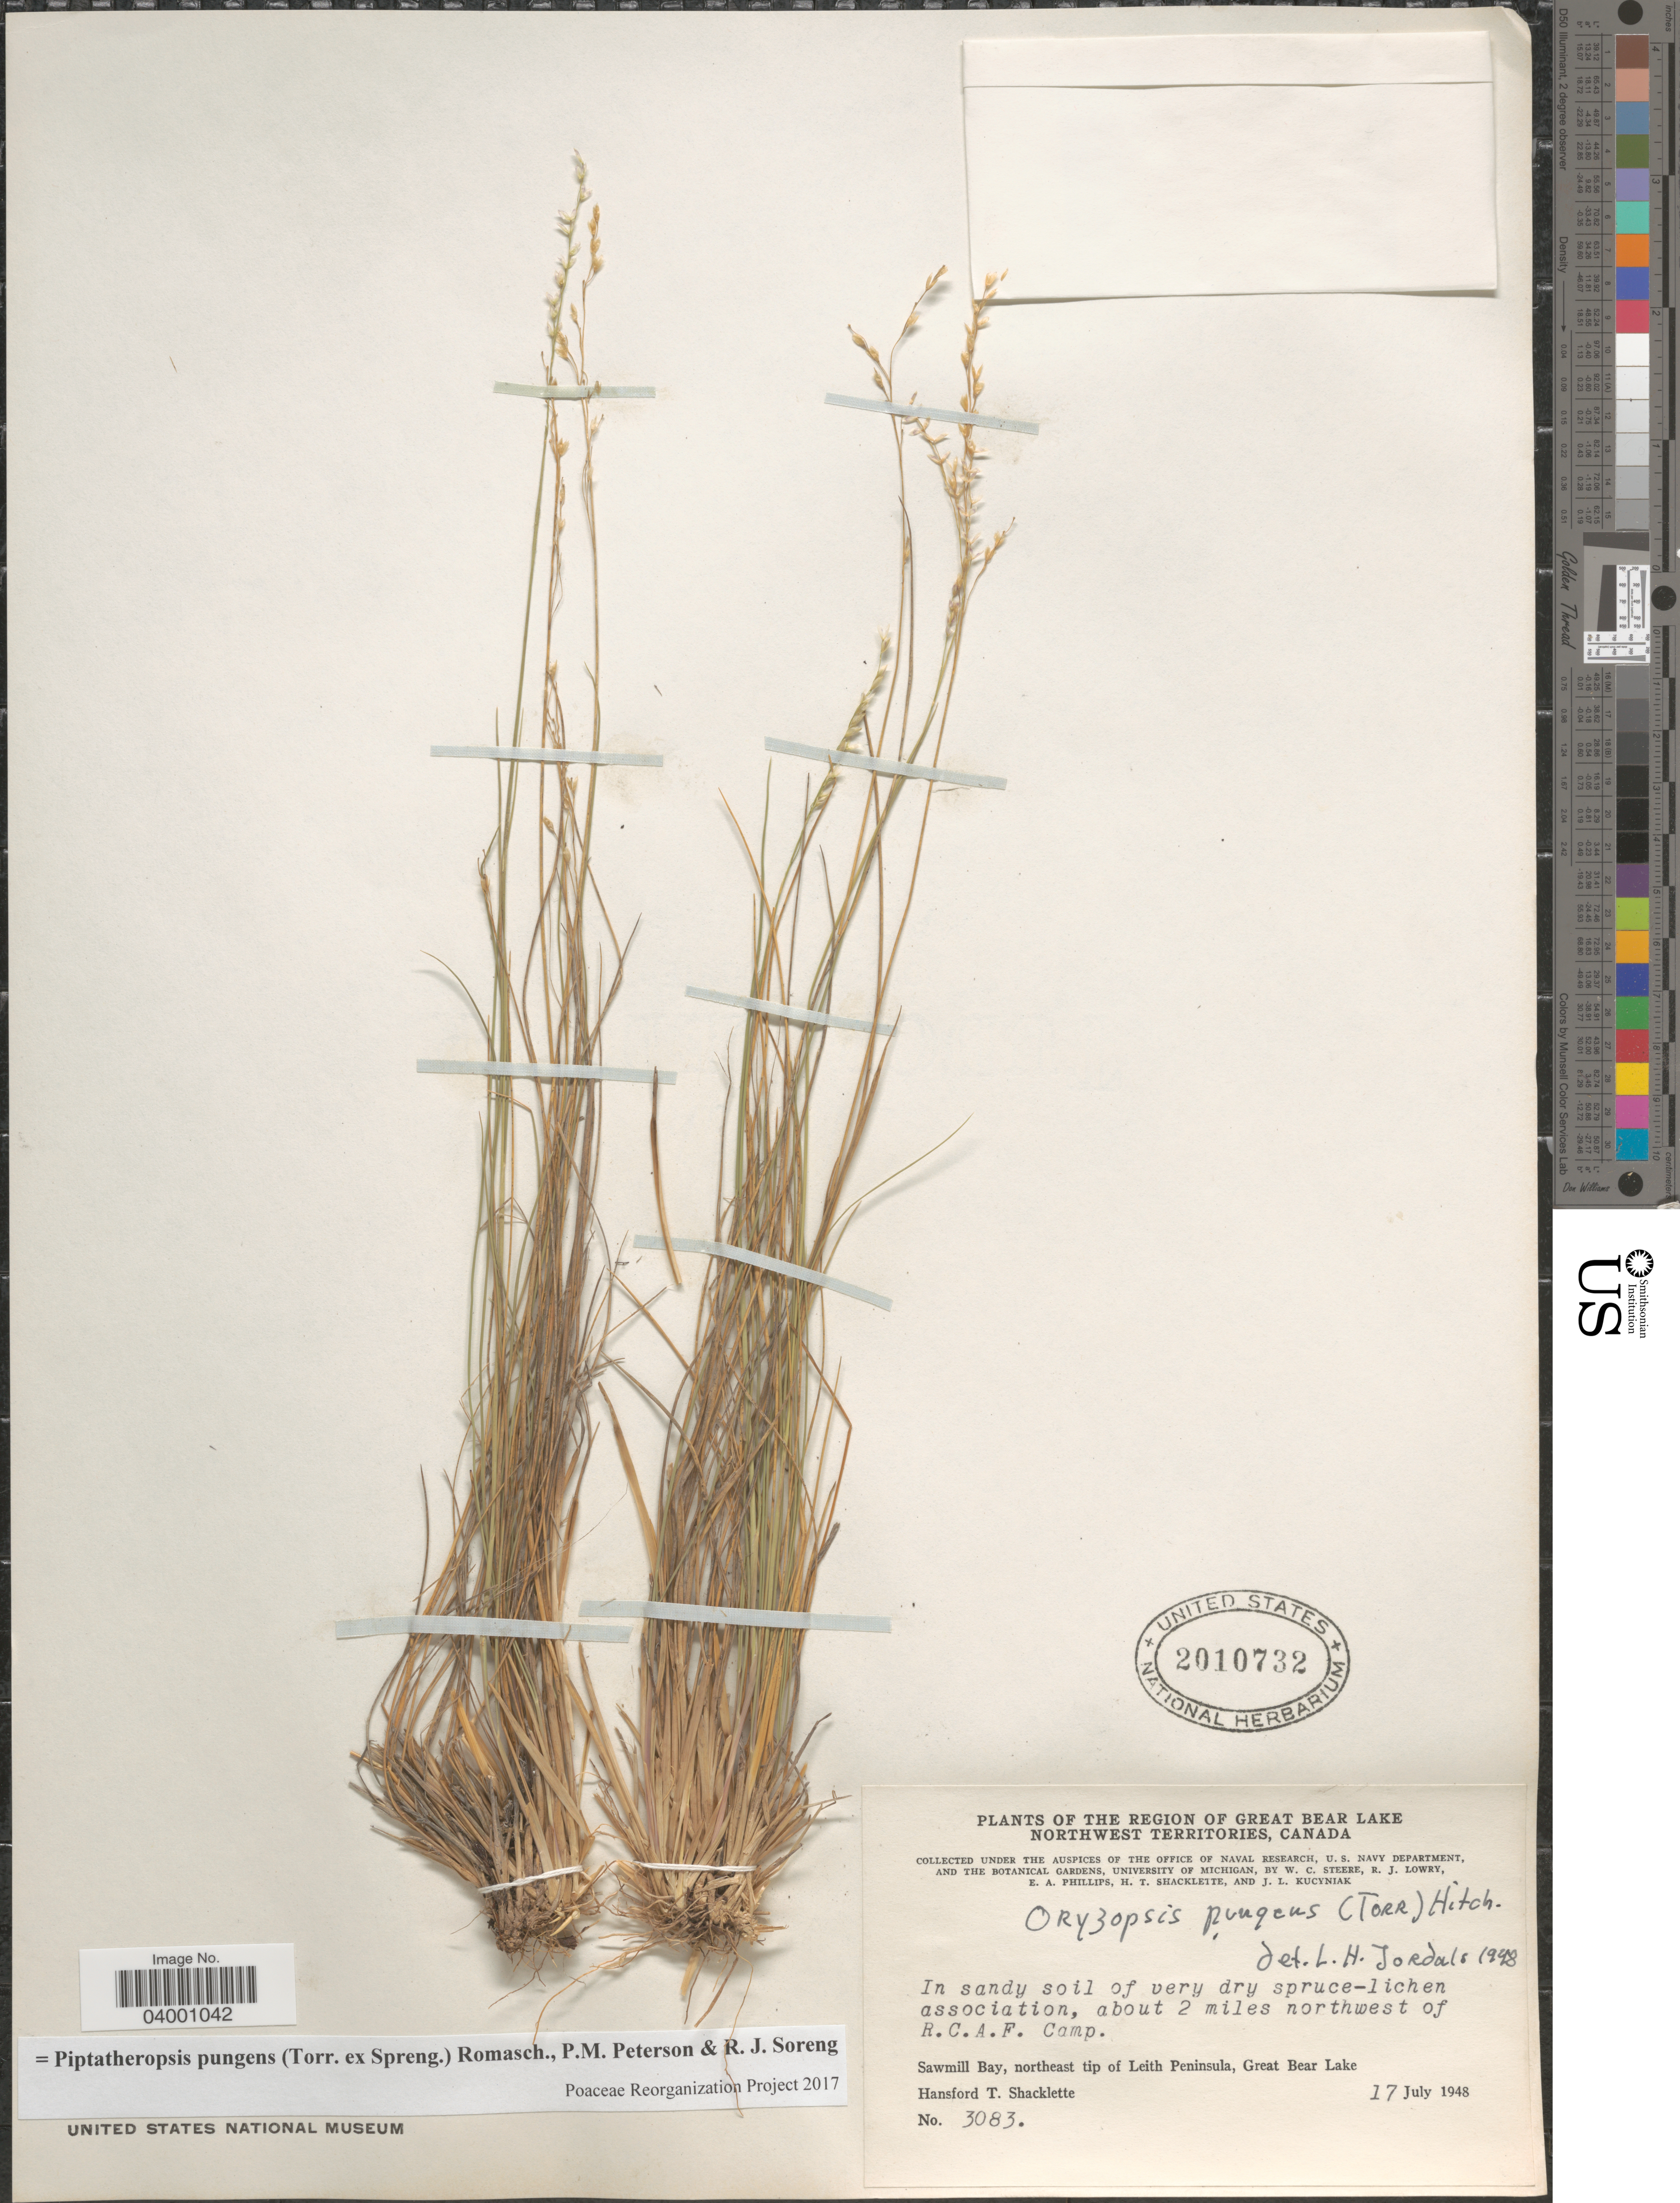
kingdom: Plantae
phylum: Tracheophyta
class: Liliopsida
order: Poales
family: Poaceae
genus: Piptatheropsis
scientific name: Piptatheropsis pungens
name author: (Torr. ex Spreng.) Romasch. et al.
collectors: H. Shacklette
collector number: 3083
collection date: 1948-07-17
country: Canada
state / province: Northwest Territories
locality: The Region of Great Bear Lake. About 2 miles northwest of R.C.A.F. Camp. Sawmill Bay, northeast tip of Leith Peninsula, Great Bear Lake.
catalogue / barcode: US 2010732